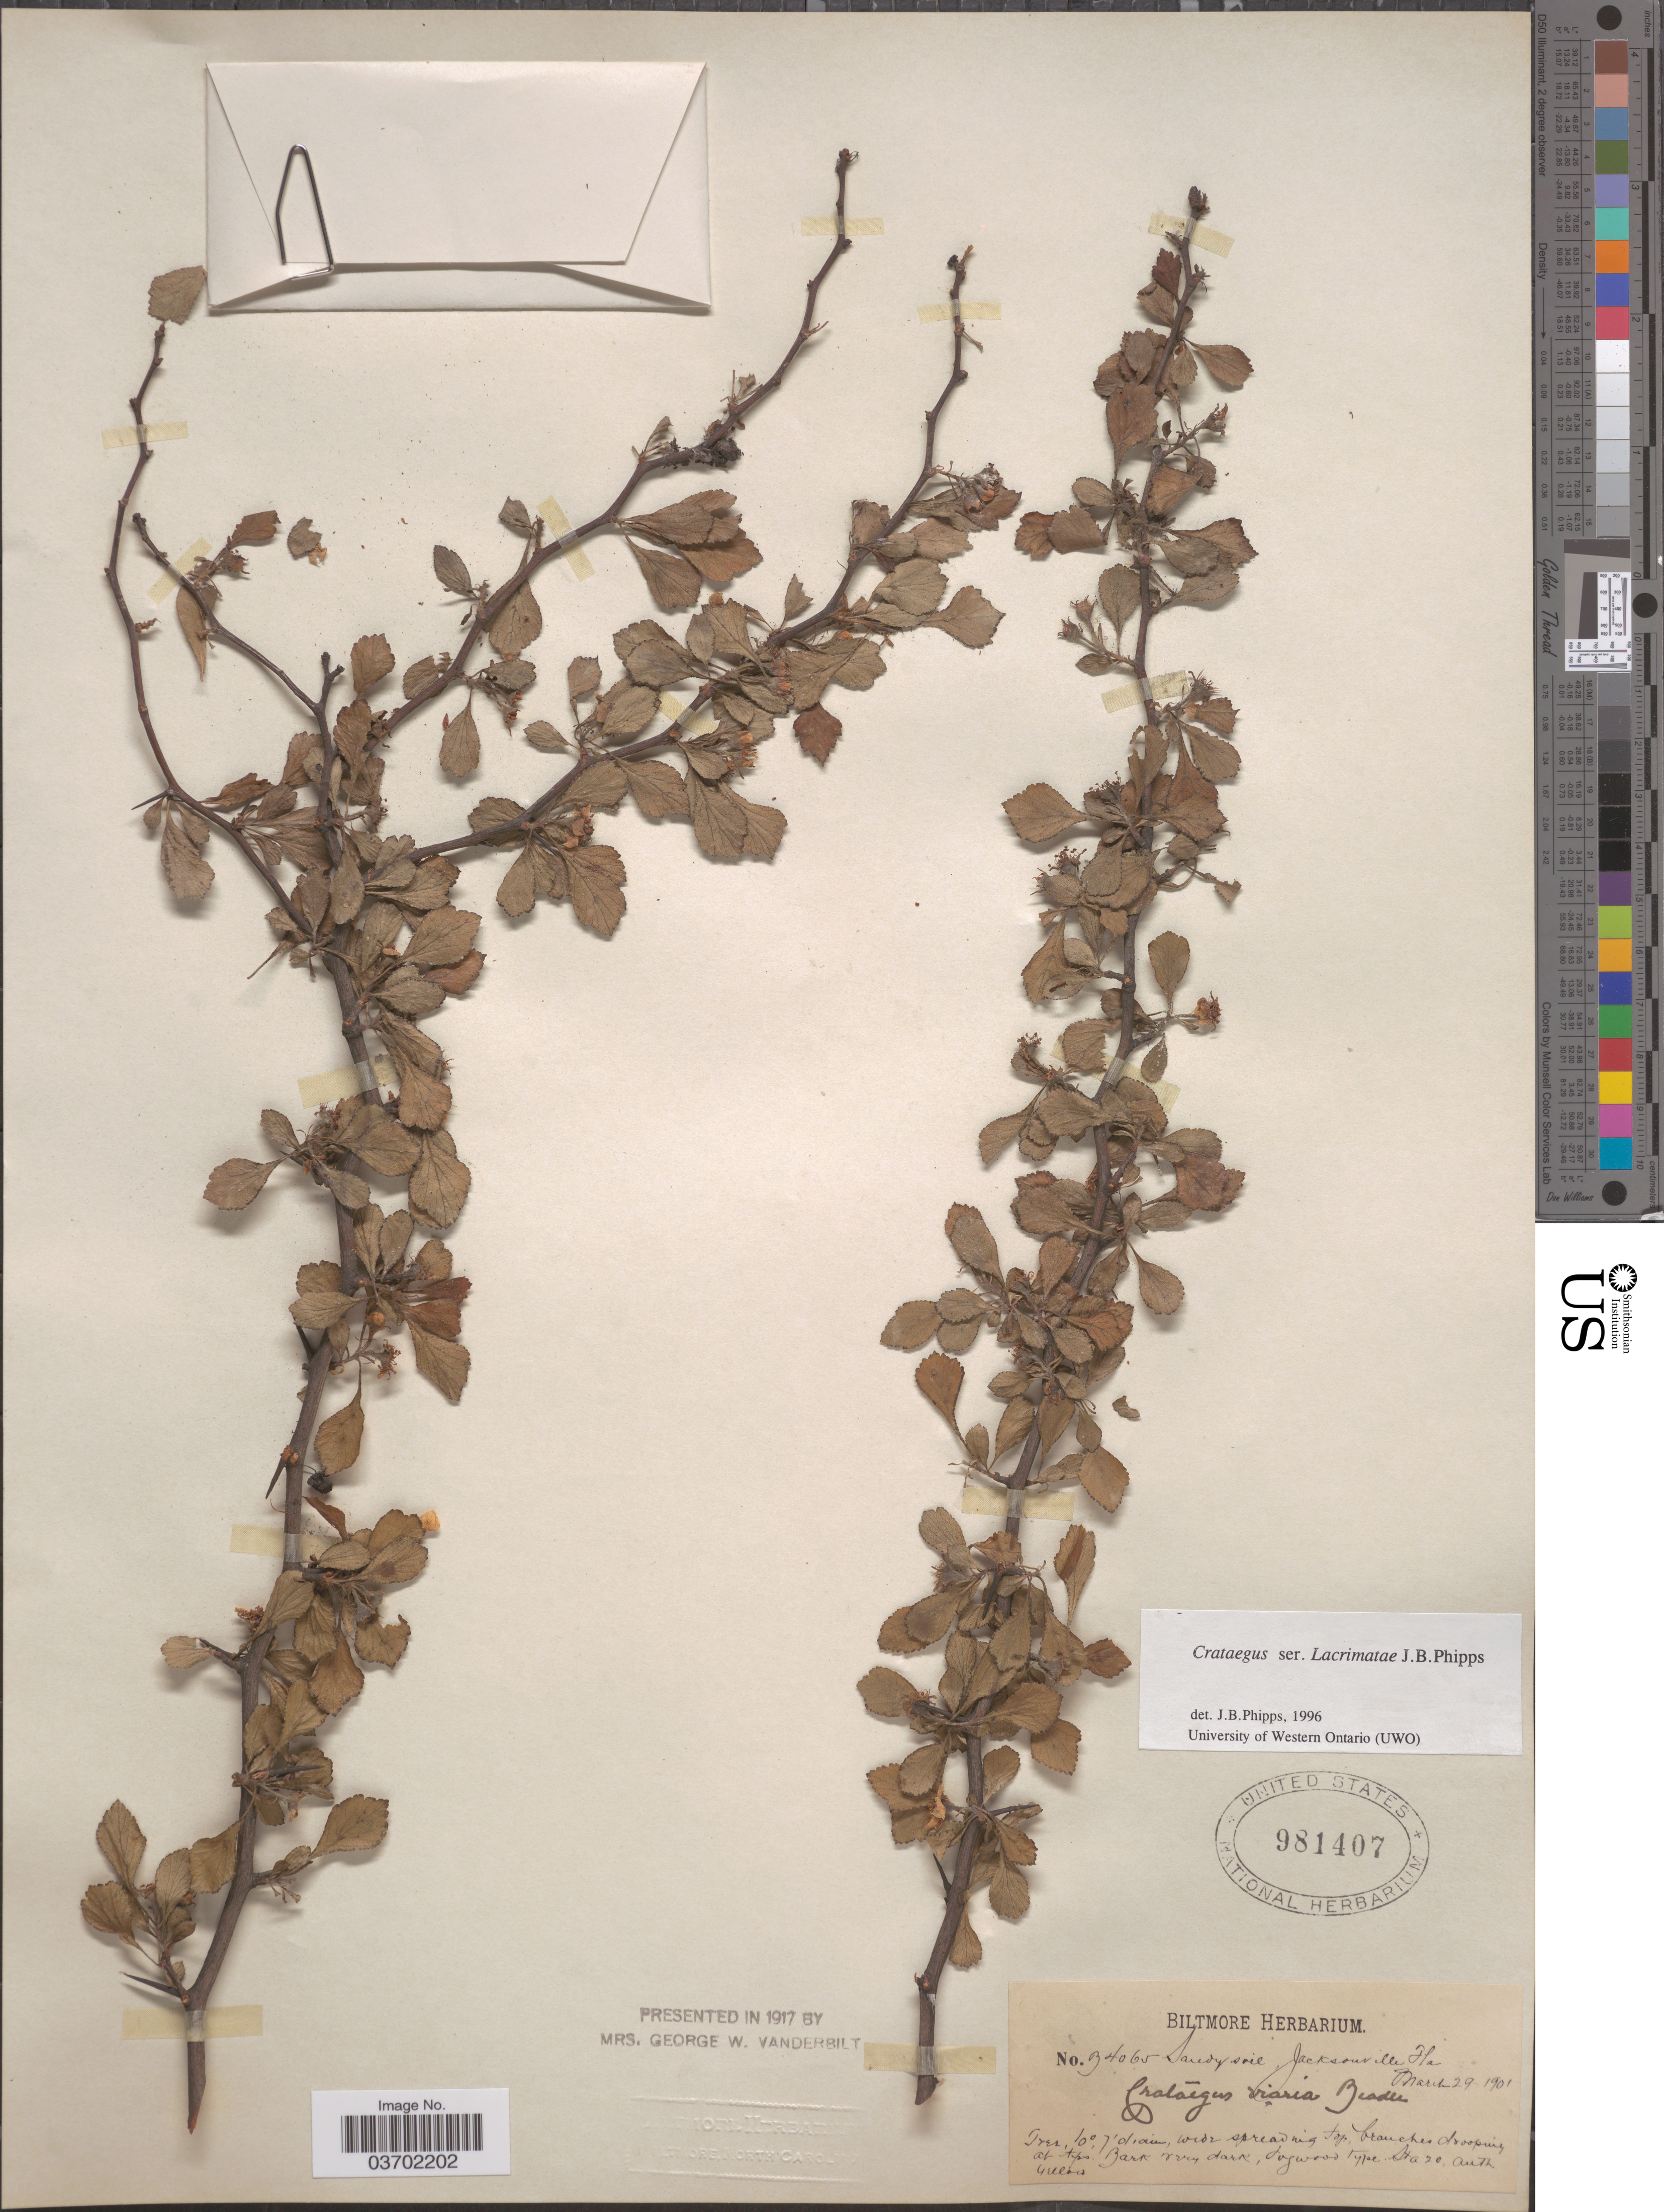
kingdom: Plantae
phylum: Tracheophyta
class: Magnoliopsida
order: Rosales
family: Rosaceae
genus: Crataegus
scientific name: Crataegus viaria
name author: Beadle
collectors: ex herb. Biltmore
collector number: B4065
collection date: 1901-03-29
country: United States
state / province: Florida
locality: Jacksonville.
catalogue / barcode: US 981407